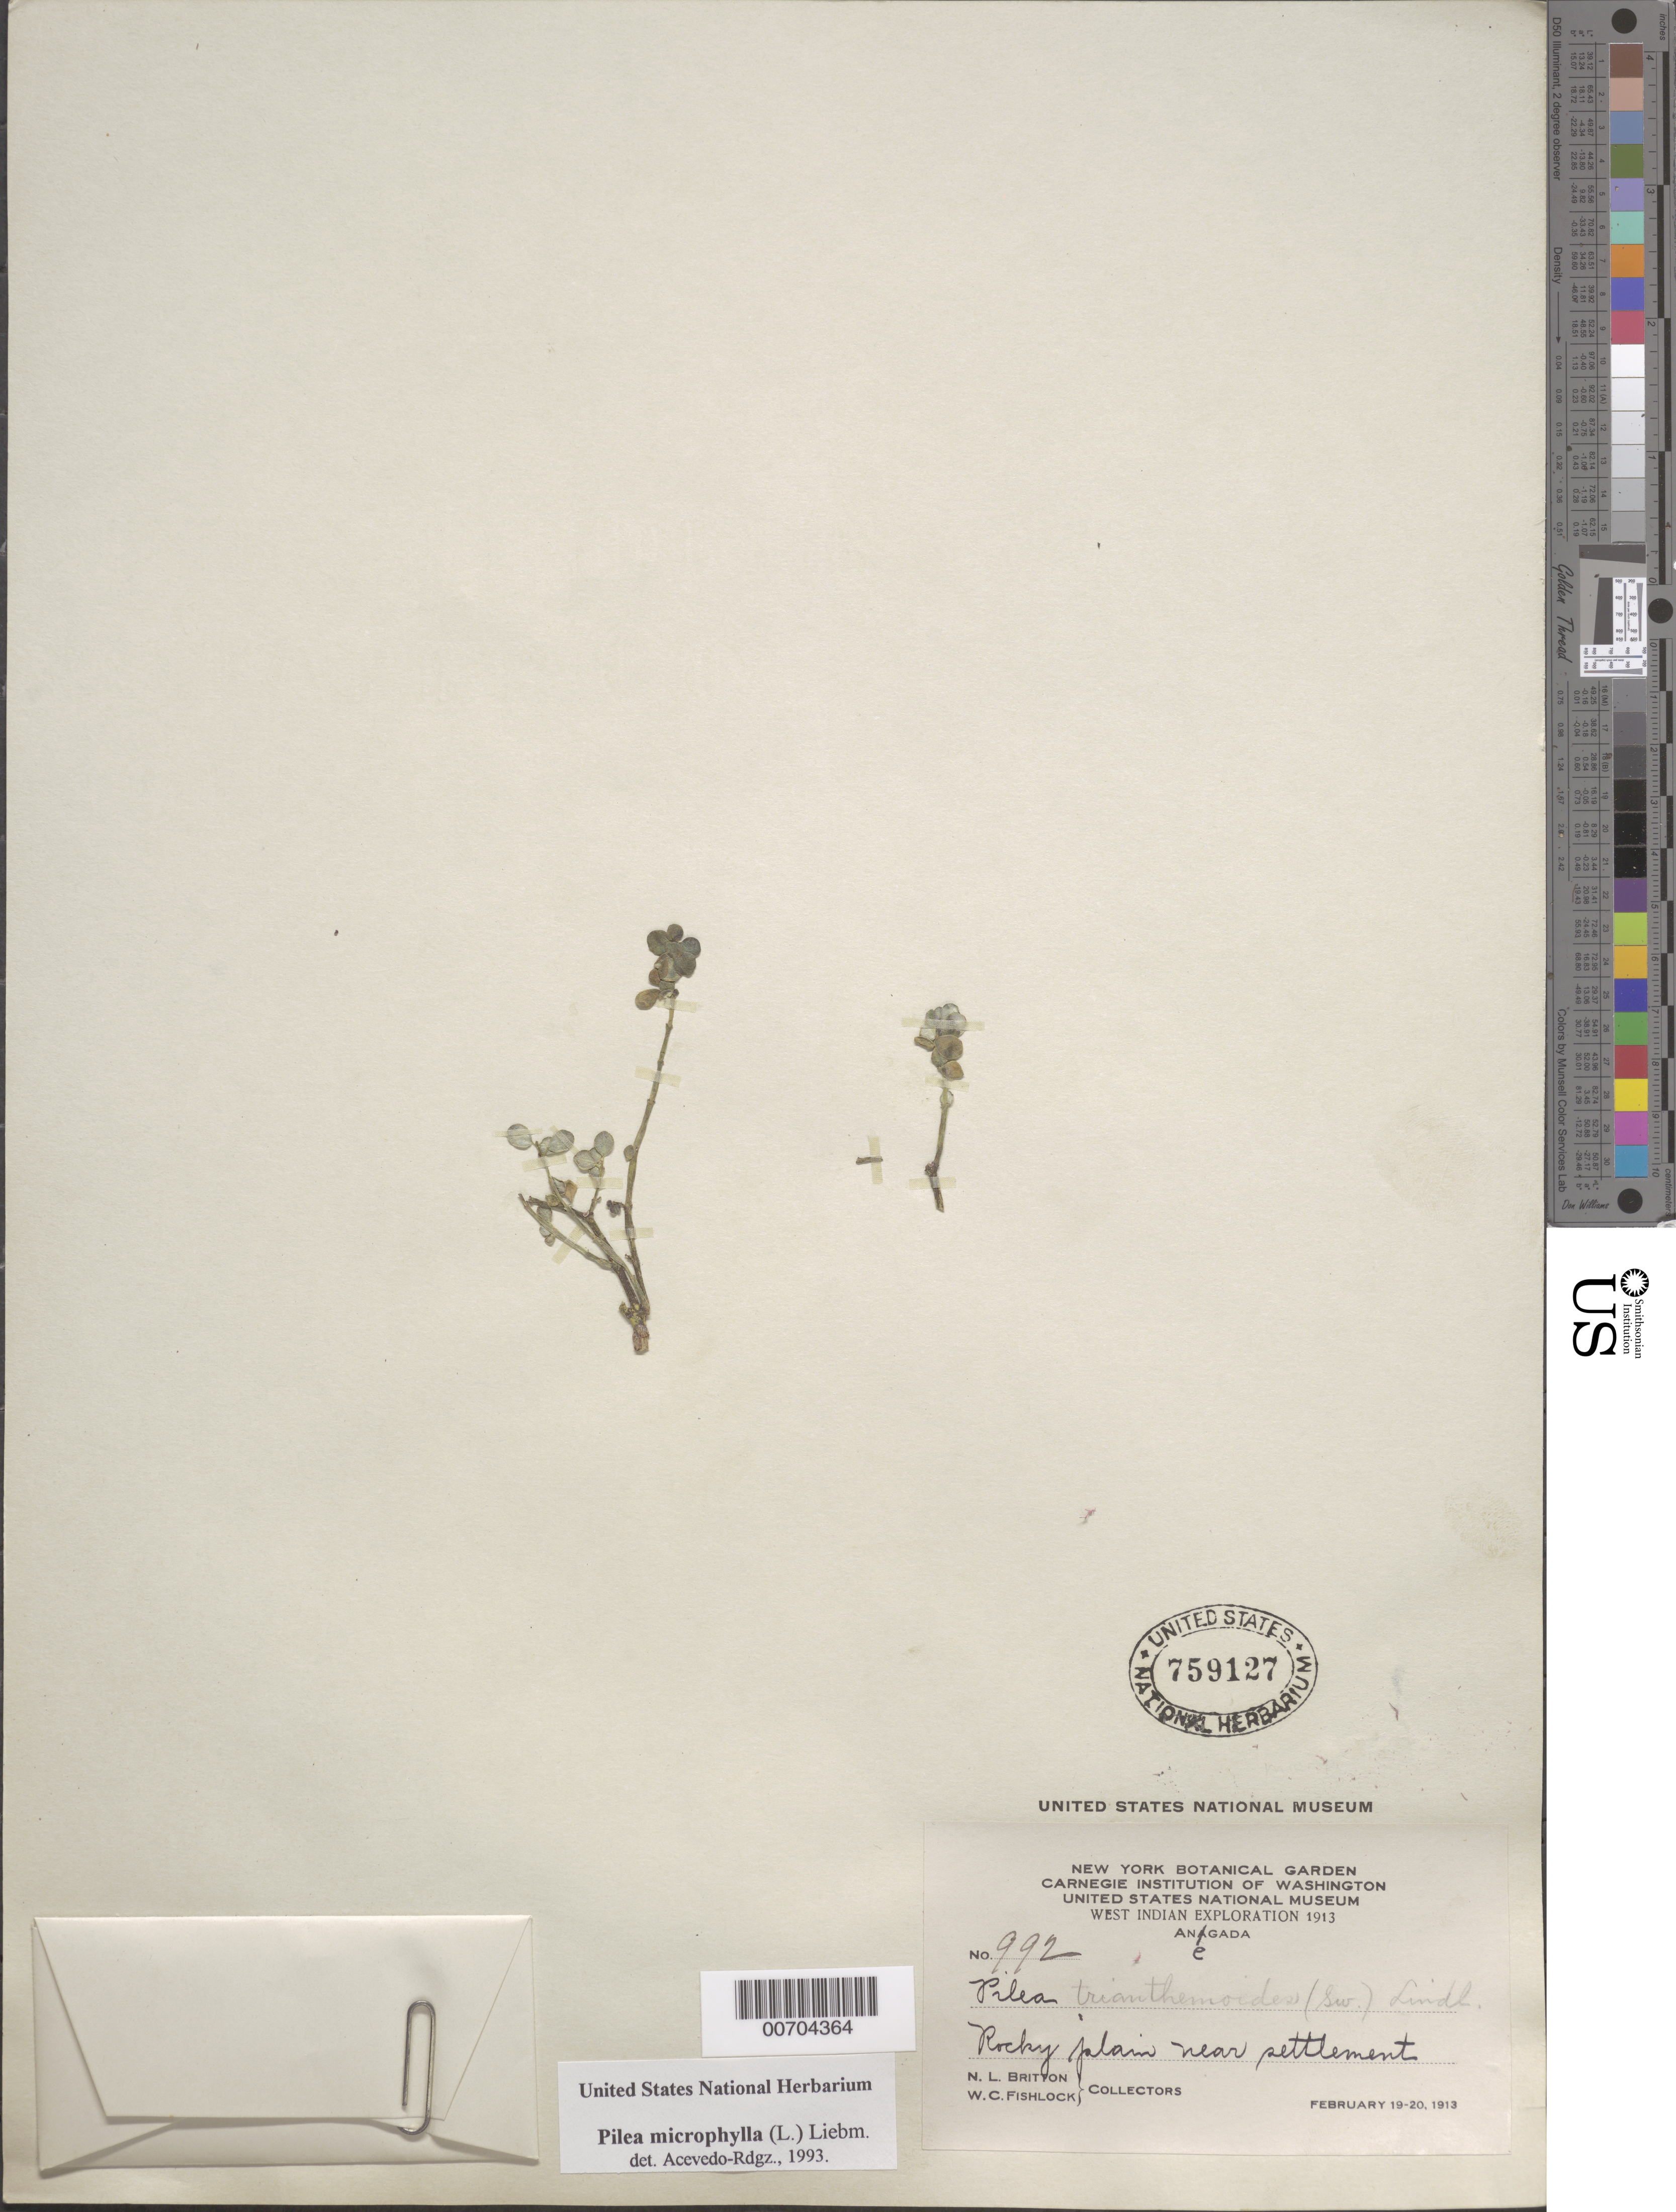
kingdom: Plantae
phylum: Tracheophyta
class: Magnoliopsida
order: Rosales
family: Urticaceae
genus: Pilea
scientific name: Pilea microphylla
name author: (L.) Liebm.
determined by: Acevedo-Rodríguez, P., (BOT), Smithsonian Institution - National Museum of Natural History (UNITED STATES)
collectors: N. Britton & W. Fishlock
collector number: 992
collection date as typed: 19 Feb 1913 to 20 Feb 1913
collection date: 1913-02-19/1913-02-20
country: British Virgin Islands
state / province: Anegada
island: Anegada Island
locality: Settlement, near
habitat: Rocky plain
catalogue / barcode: US 759127